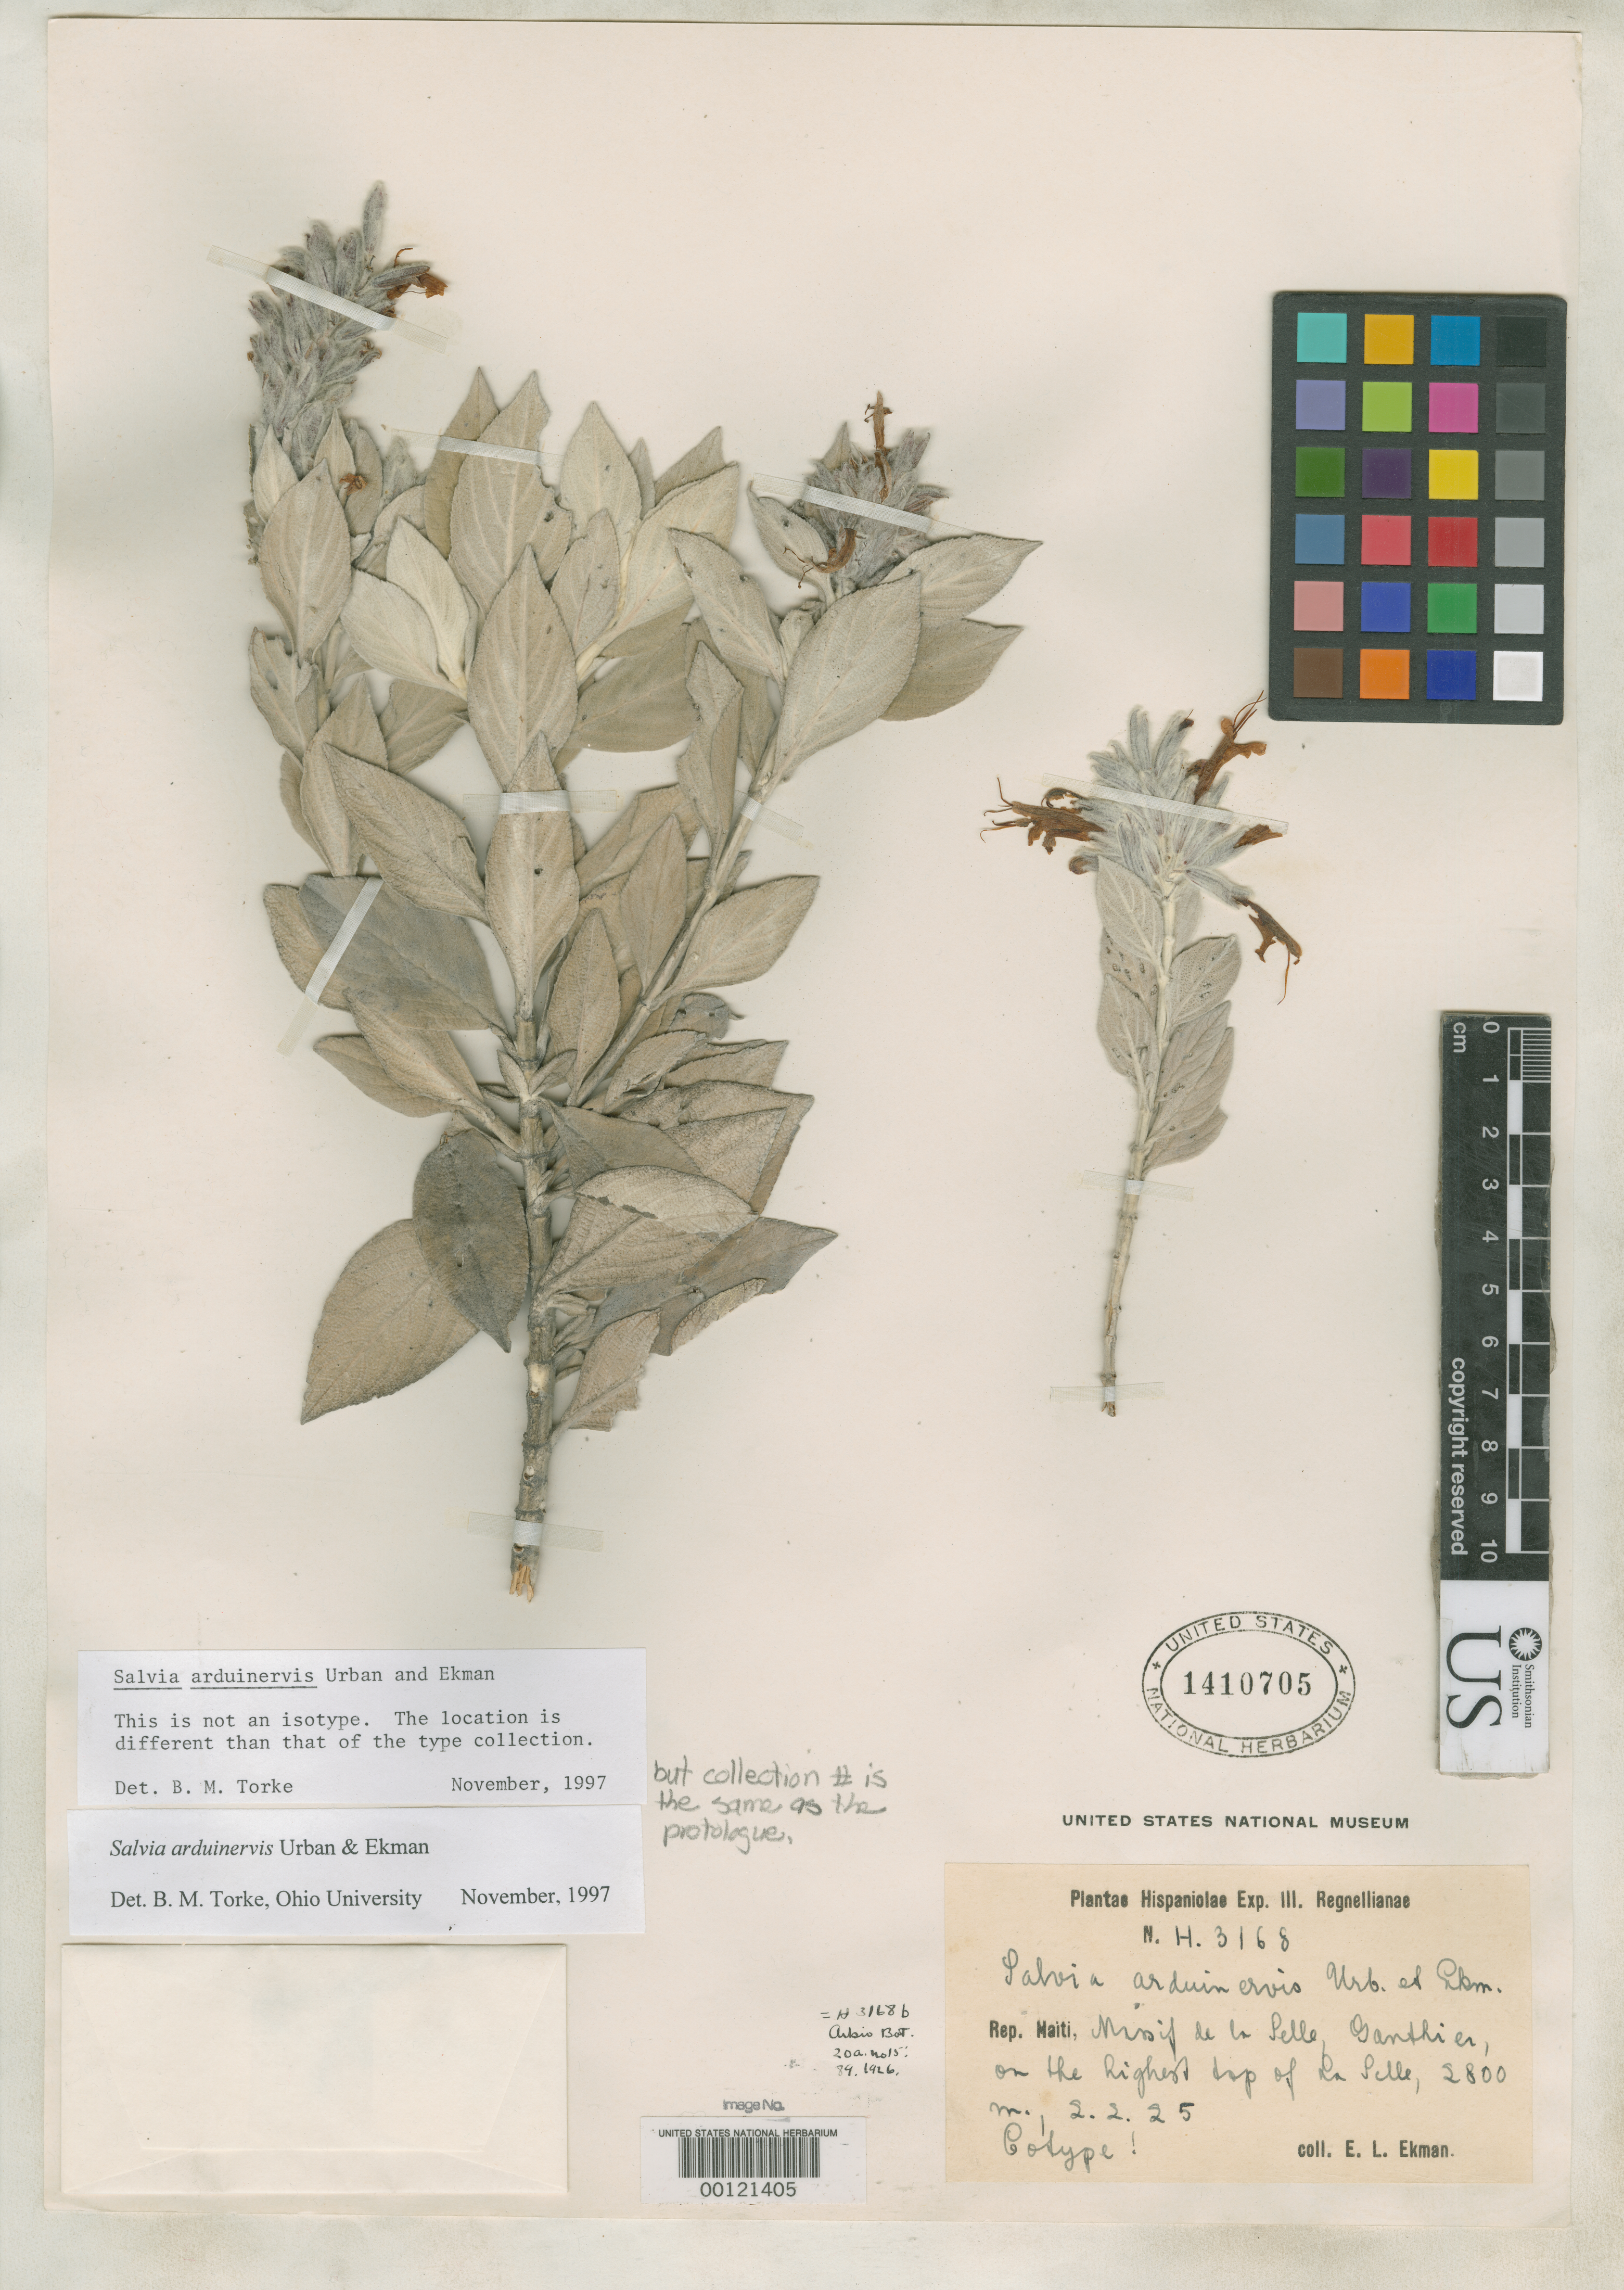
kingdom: Plantae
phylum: Tracheophyta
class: Magnoliopsida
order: Lamiales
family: Lamiaceae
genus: Salvia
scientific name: Salvia arduinervis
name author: Urb. & Ekman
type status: Isotype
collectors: E. L. Ekman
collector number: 3168b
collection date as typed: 02 Feb 1925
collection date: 1925-02-02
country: Haiti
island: Hispaniola Island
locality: Massif de La Selle Ganthier, highest top of La Selle.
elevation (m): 2800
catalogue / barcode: US 1410705